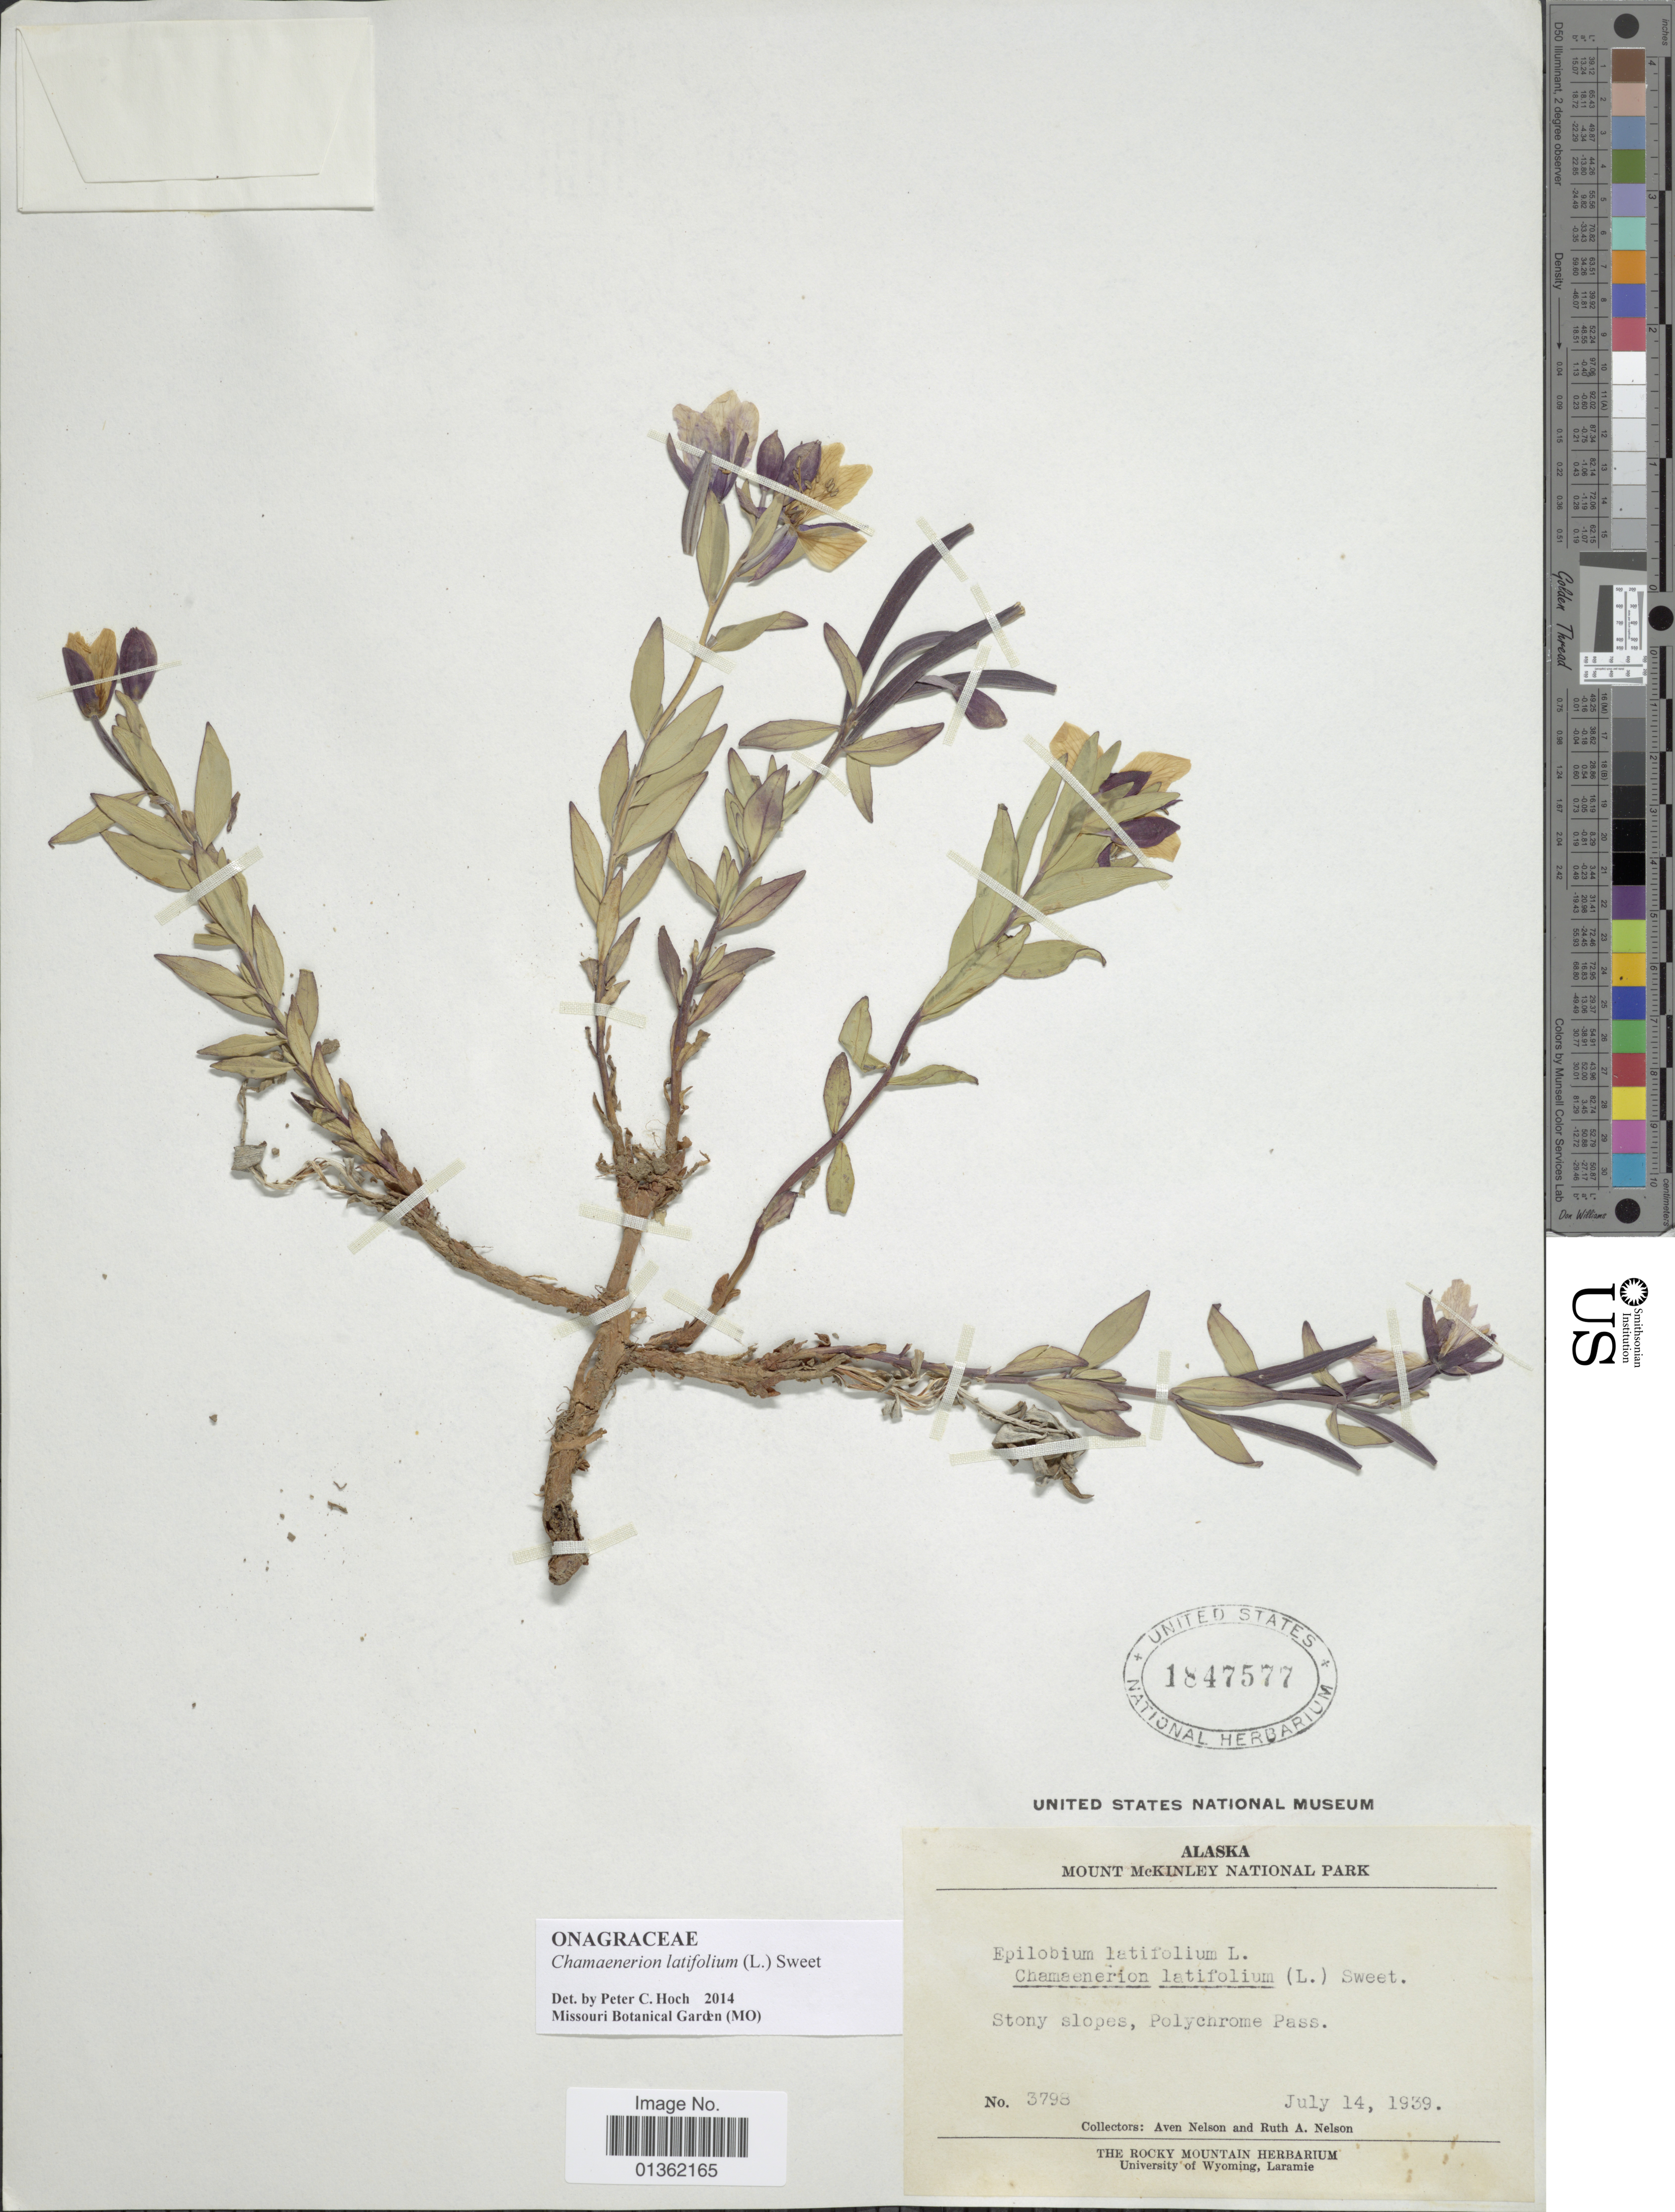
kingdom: Plantae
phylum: Tracheophyta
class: Magnoliopsida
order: Myrtales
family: Onagraceae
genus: Chamaenerion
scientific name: Chamaenerion latifolium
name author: (L.) Th. Fr. & Lange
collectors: A. Nelson & R. A. Nelson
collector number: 3798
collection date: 1939-07-14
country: United States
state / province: Alaska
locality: Polychrome Pass.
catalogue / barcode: US 1847577